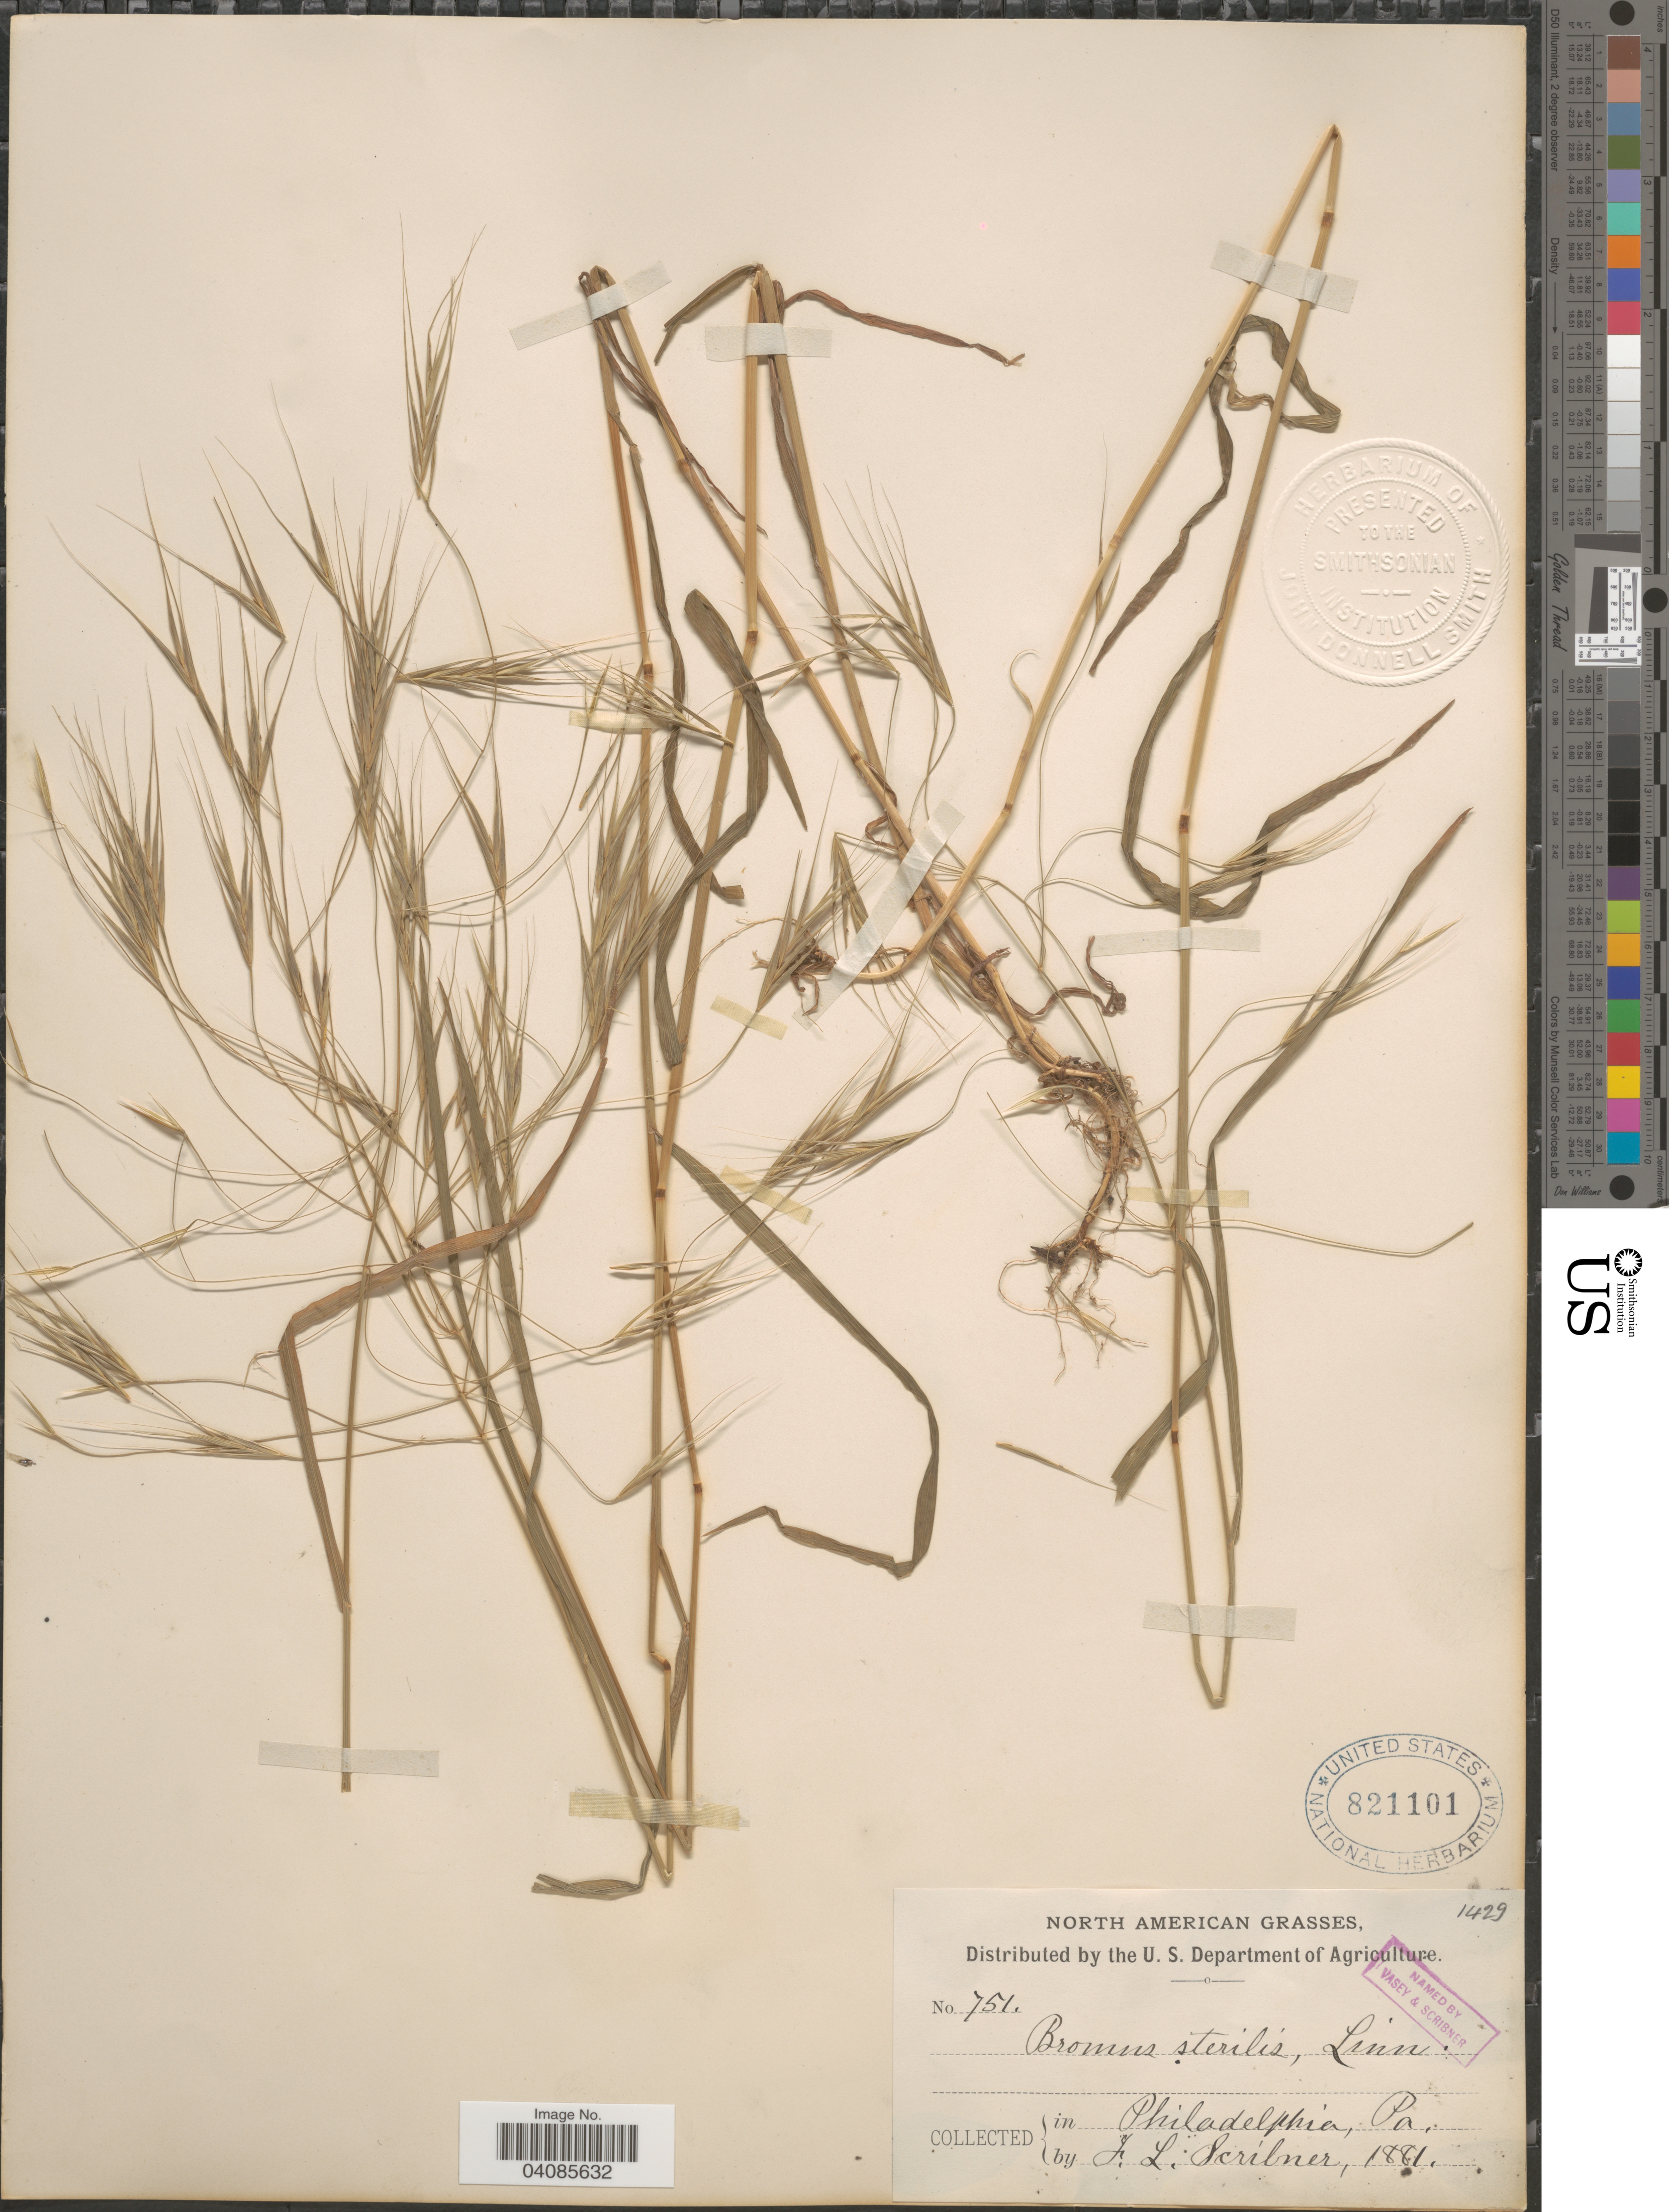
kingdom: Plantae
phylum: Tracheophyta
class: Liliopsida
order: Poales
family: Poaceae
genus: Bromus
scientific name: Bromus sterilis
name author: L.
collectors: F. L. Scribner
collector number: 1429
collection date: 1881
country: United States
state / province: Pennsylvania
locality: Philadelphia.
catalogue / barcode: US 821101